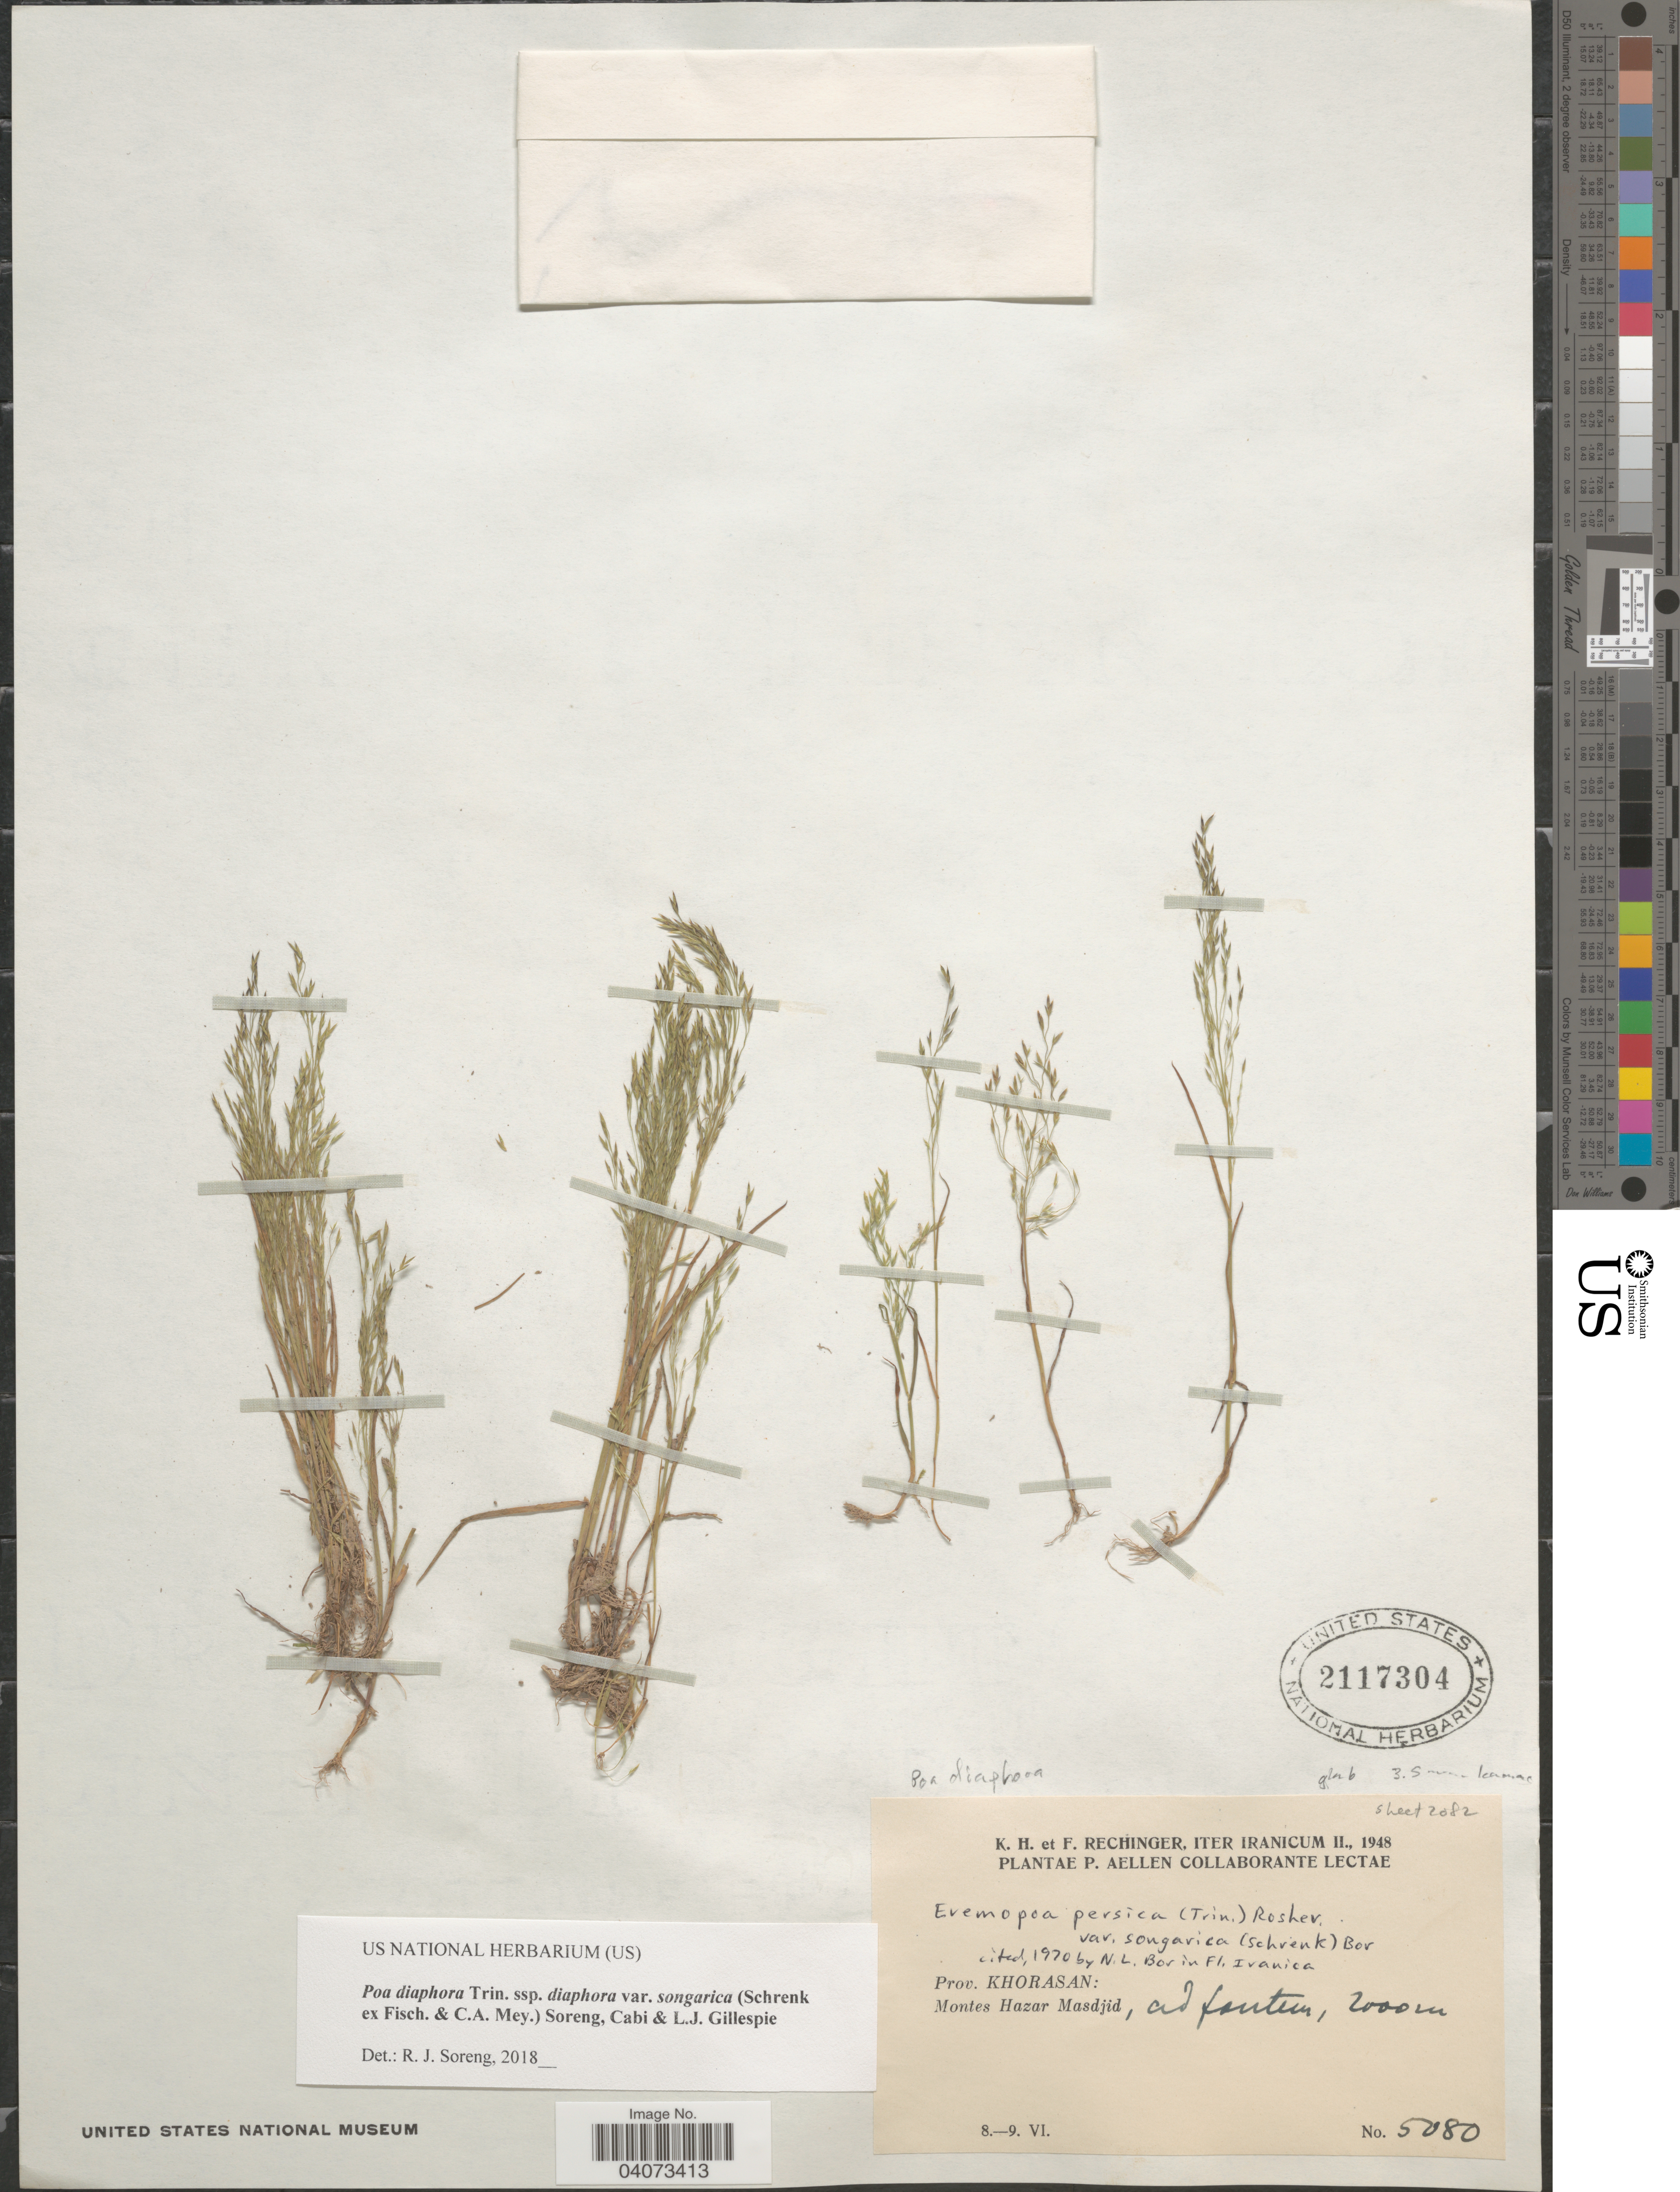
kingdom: Plantae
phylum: Tracheophyta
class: Liliopsida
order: Poales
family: Poaceae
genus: Poa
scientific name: Poa diaphora subsp. diaphora var. songarica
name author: (Schrenk ex Fisch. & C.A. Mey.) Soreng et al.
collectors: K. H. Rechinger & F. Rechinger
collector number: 5080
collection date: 1948-06-08/1948-06-09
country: Iran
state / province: Khorasan [obsolete]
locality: Iter Iranicum II. Prov. Khorasan: Montes Hazar Masjid.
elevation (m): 2000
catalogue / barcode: US 2117304